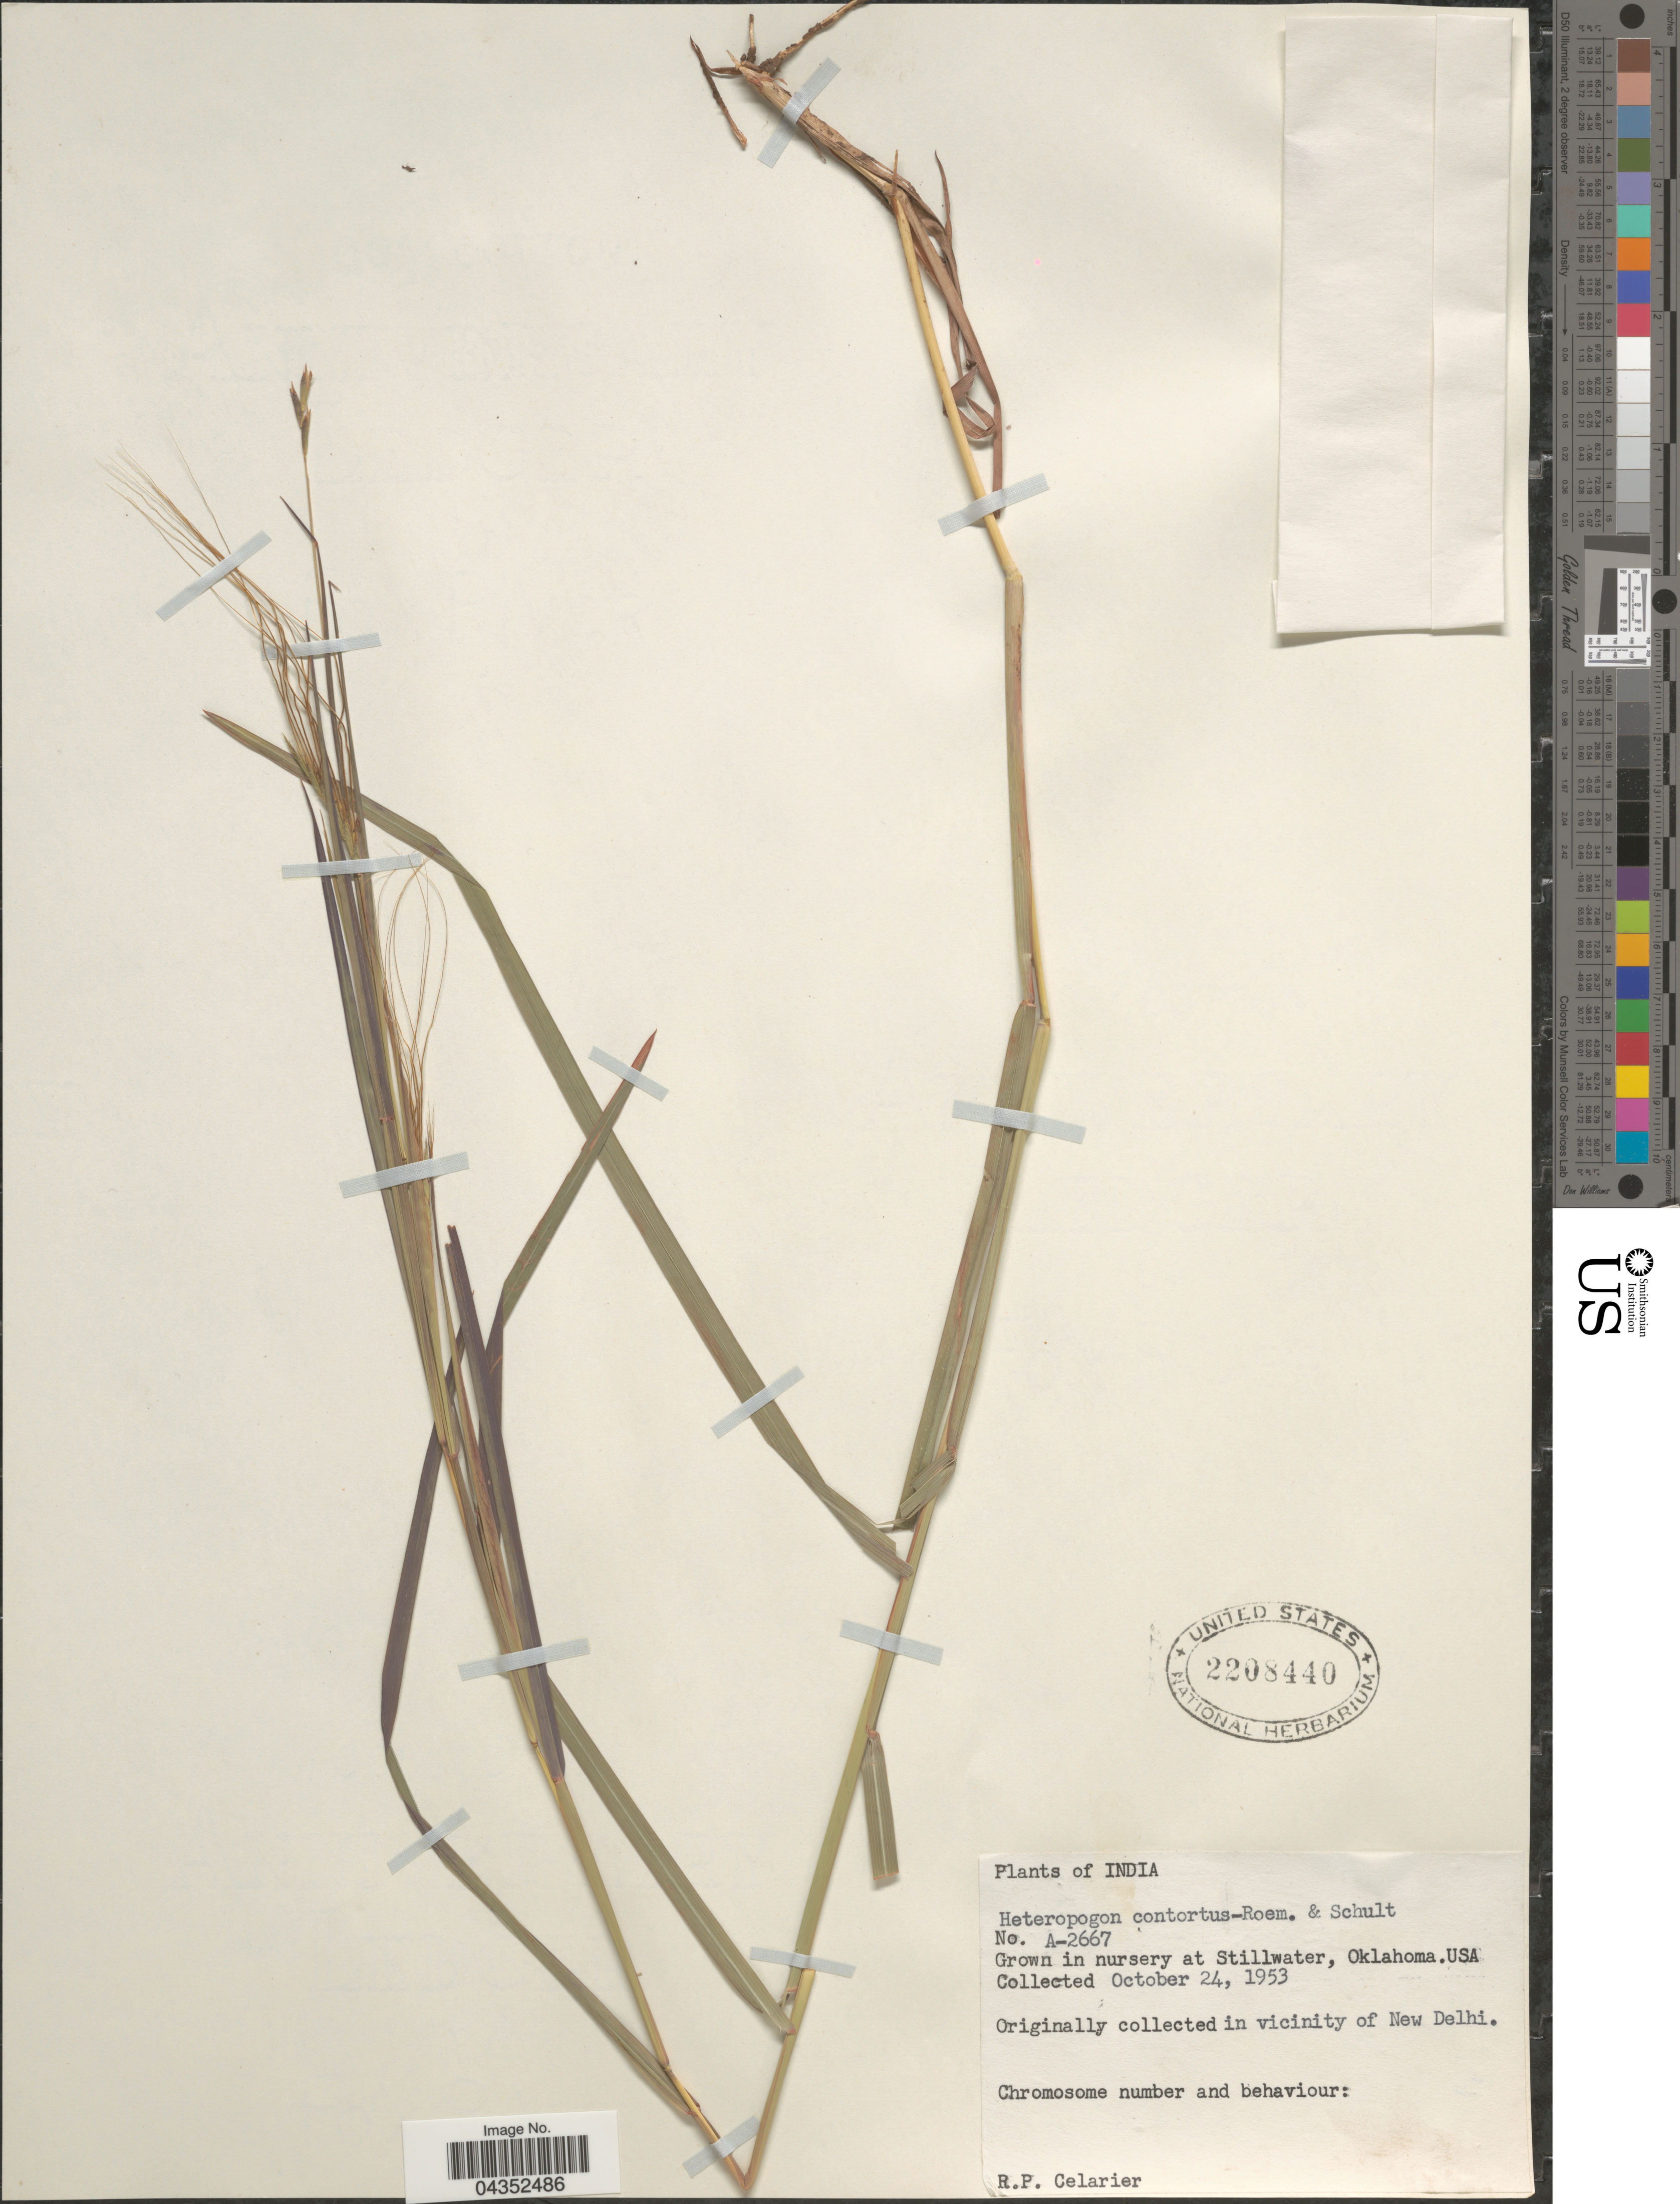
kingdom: Plantae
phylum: Tracheophyta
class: Liliopsida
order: Poales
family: Poaceae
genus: Heteropogon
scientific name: Heteropogon contortus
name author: (L.) P. Beauv. ex Roem. & Schult.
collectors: R. Celarier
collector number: A-2667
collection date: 1953-10-24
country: United States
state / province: Oklahoma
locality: Grown in nursery at Stillwater.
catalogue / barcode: US 2208440